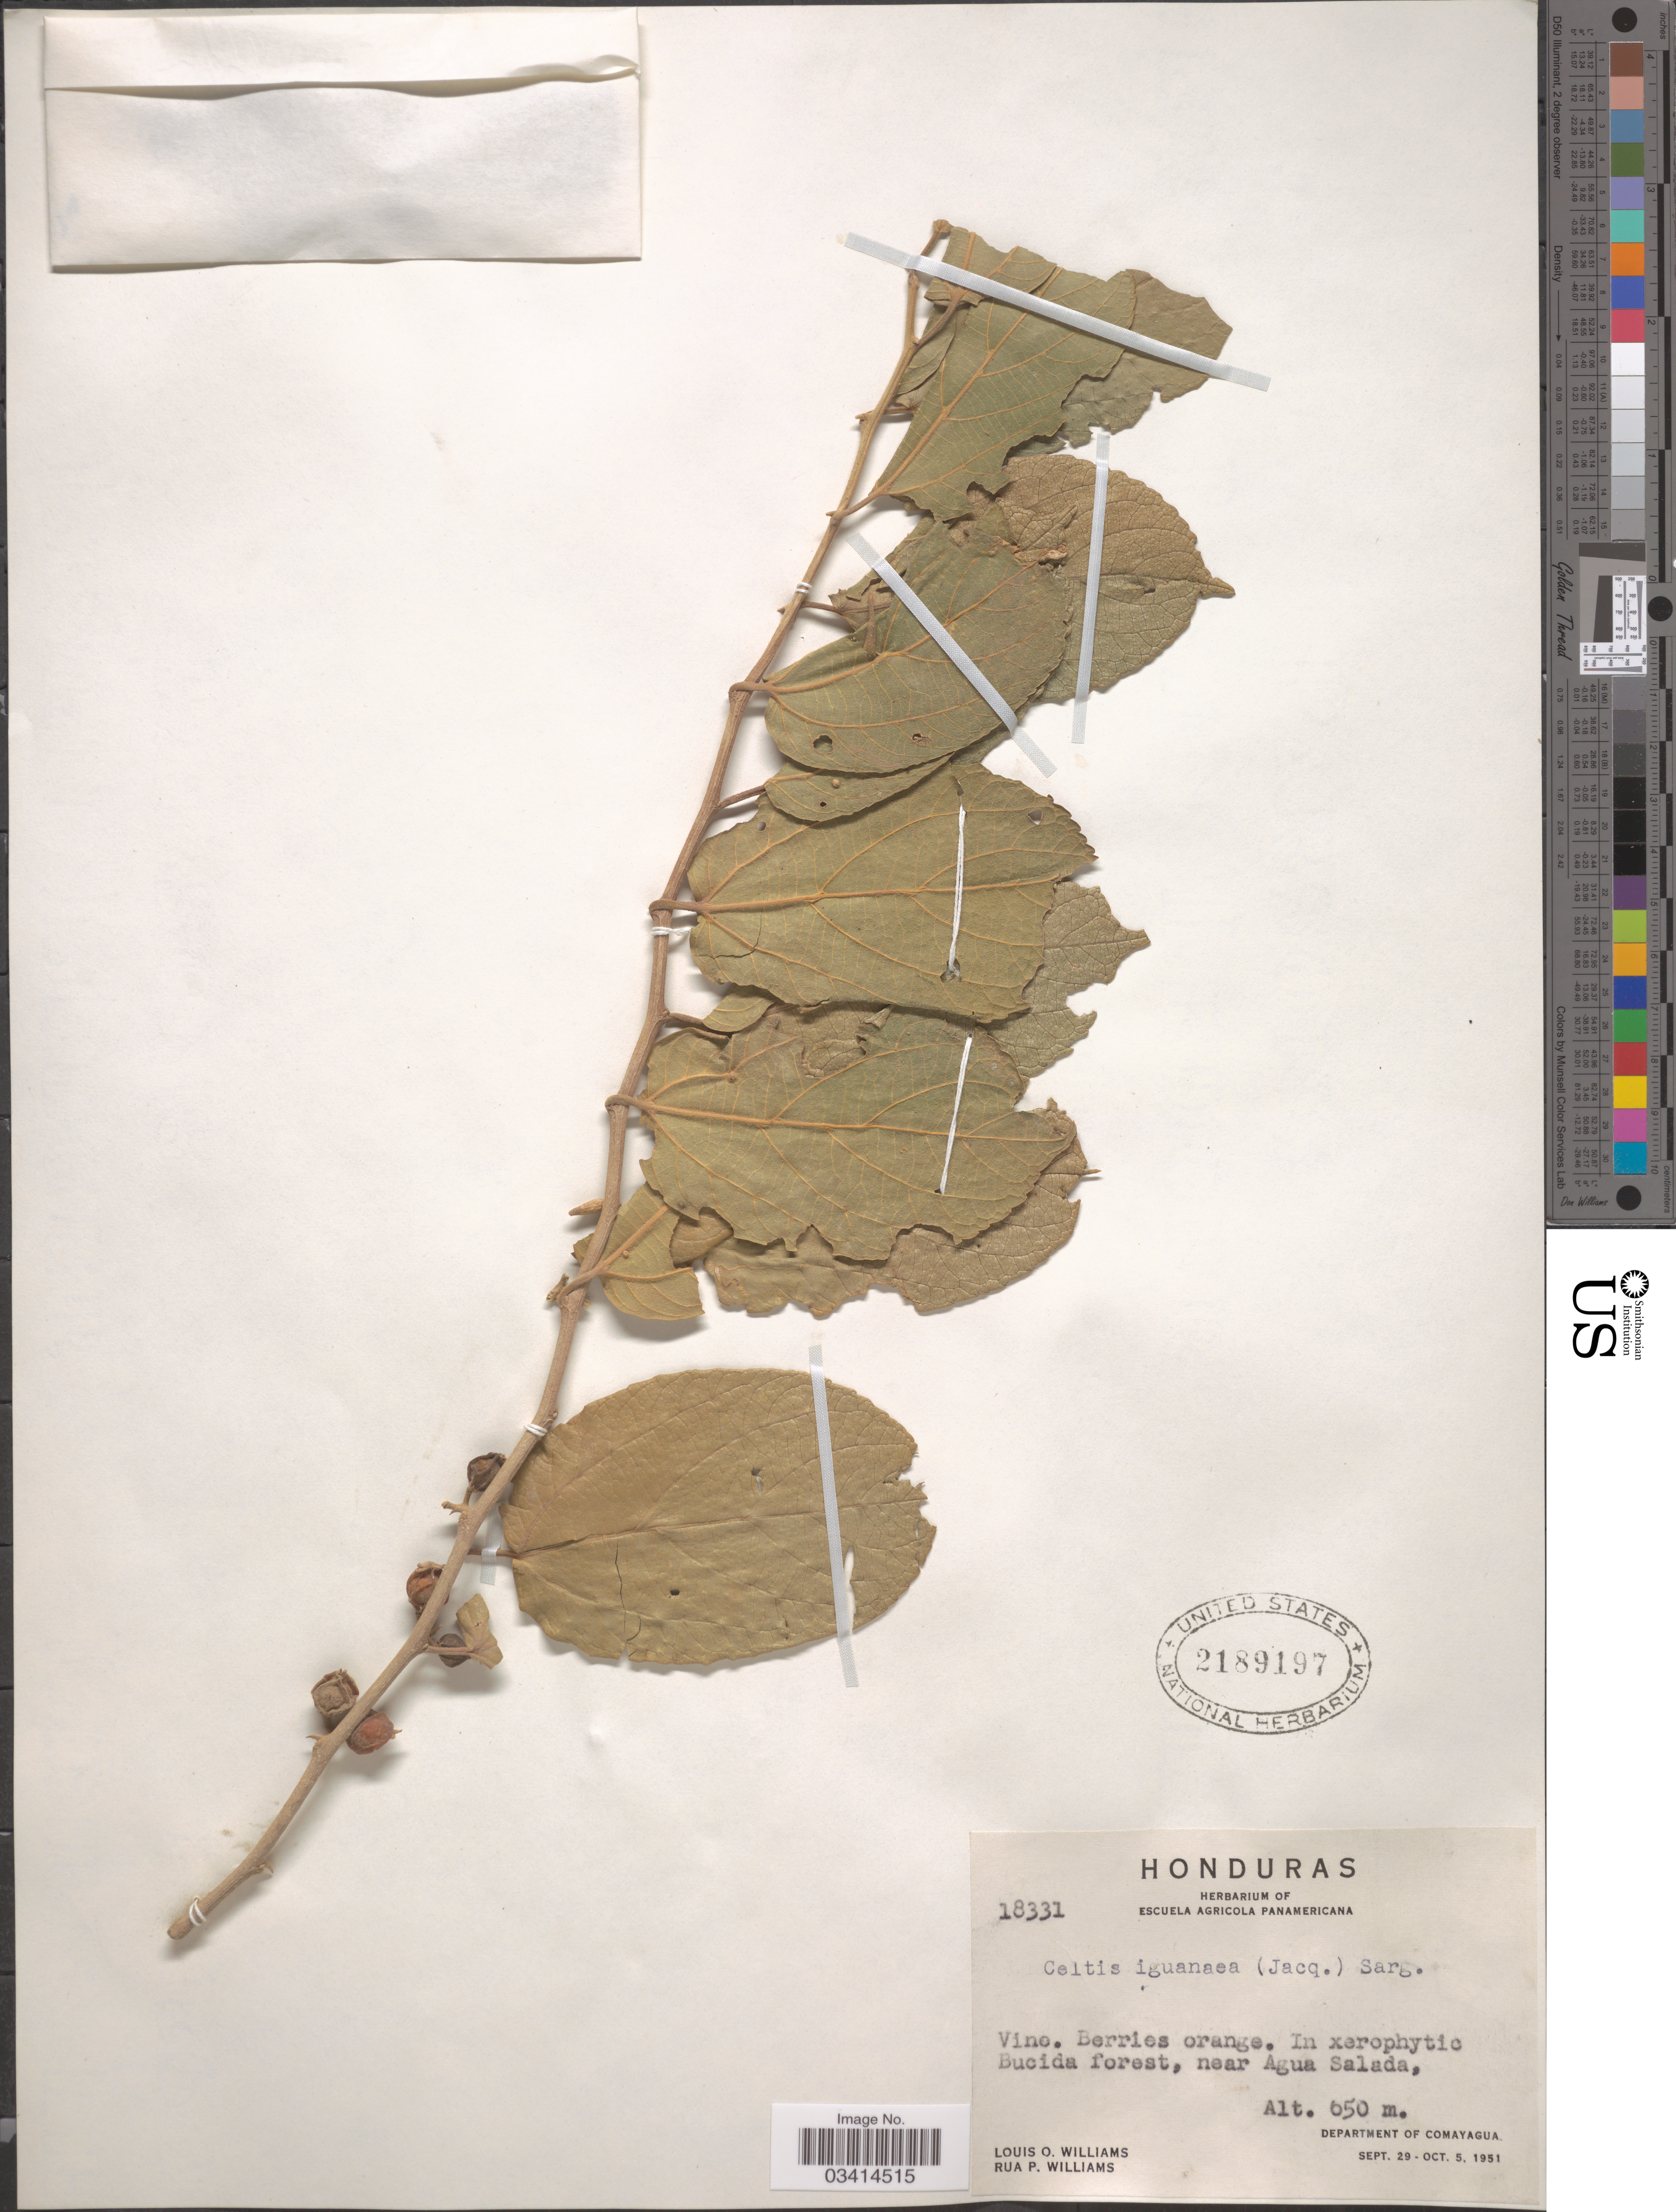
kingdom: Plantae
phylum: Tracheophyta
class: Magnoliopsida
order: Rosales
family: Cannabaceae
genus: Celtis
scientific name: Celtis iguanaea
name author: (Jacq.) Sarg.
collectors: L. O. Williams & R. P. Williams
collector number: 18331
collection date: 1951-09-29/1951-10-05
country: Honduras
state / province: Comayagua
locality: Bucida forest, near Agua Salada, Department of Comayagua.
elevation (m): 650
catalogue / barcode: US 2189197